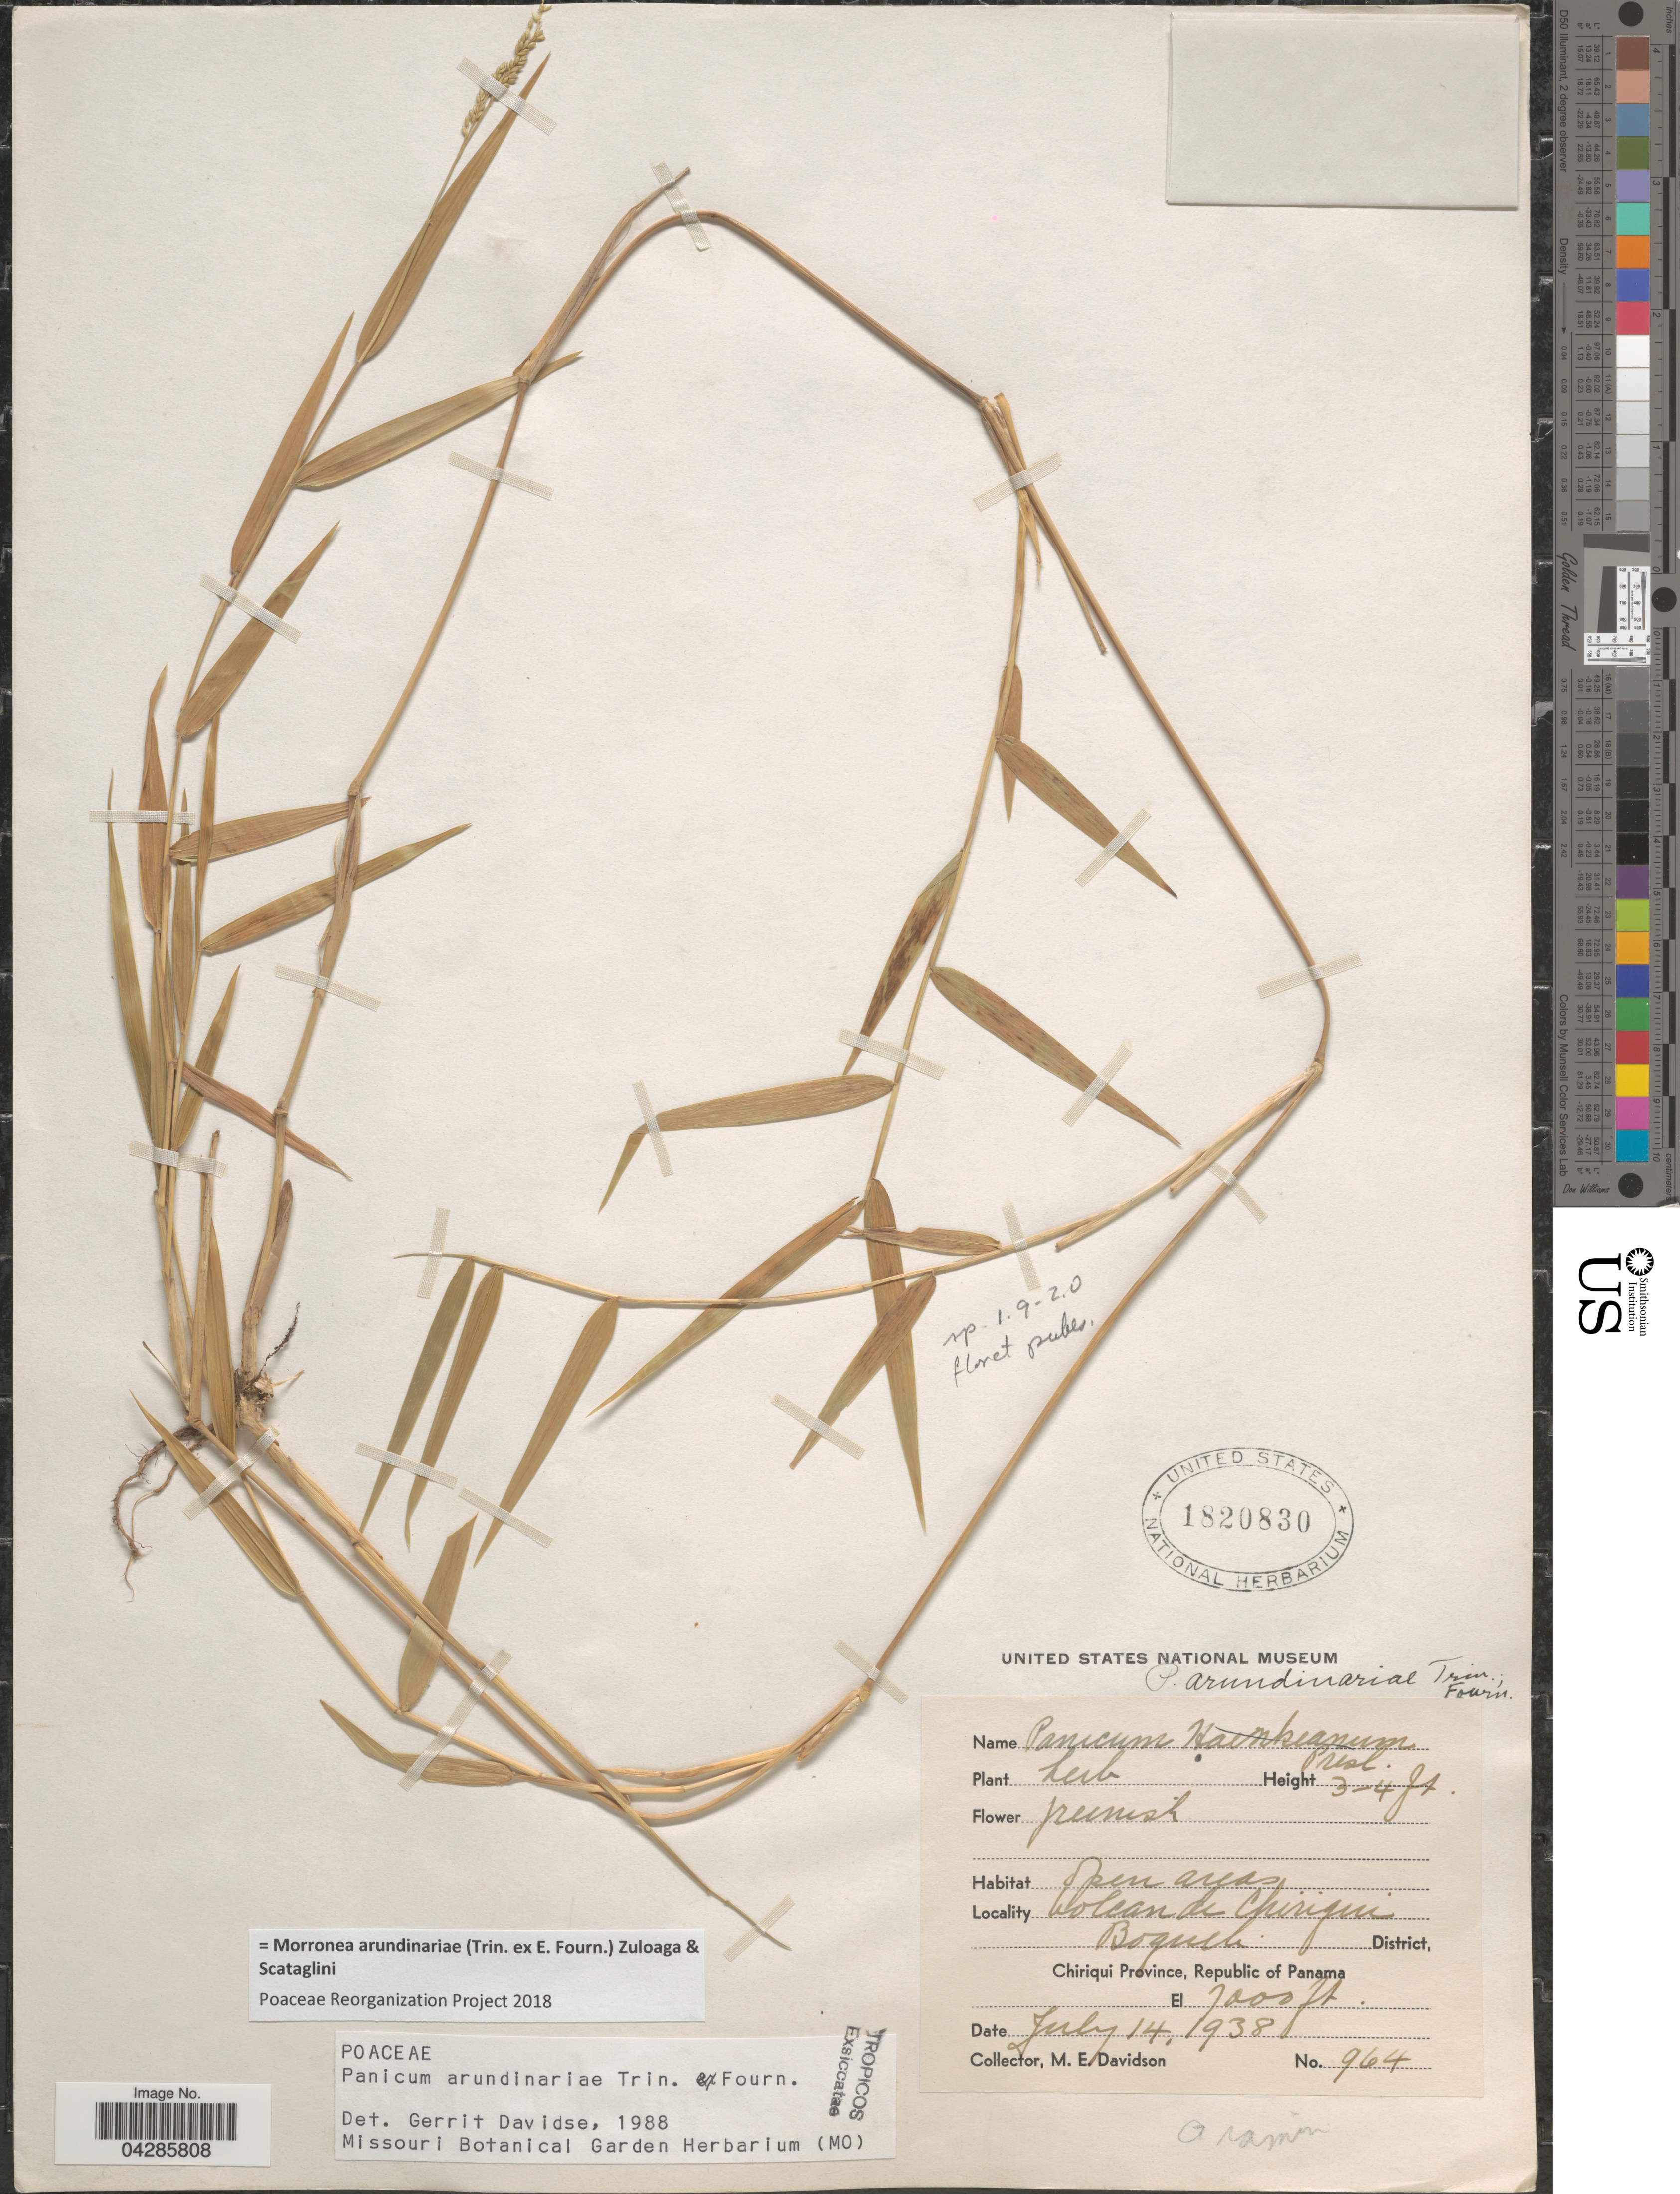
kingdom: Plantae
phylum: Tracheophyta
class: Liliopsida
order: Poales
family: Poaceae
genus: Morronea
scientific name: Morronea arundinariae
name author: (Trin. ex E. Fourn.) Zuloaga & Scataglini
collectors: M. E. Davidson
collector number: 964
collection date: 1938-07-14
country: Panama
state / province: Chiriqui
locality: Open areas. Volcan de Chiriqui. Boquete District, Chiriqui Province.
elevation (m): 2134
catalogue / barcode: US 1820830